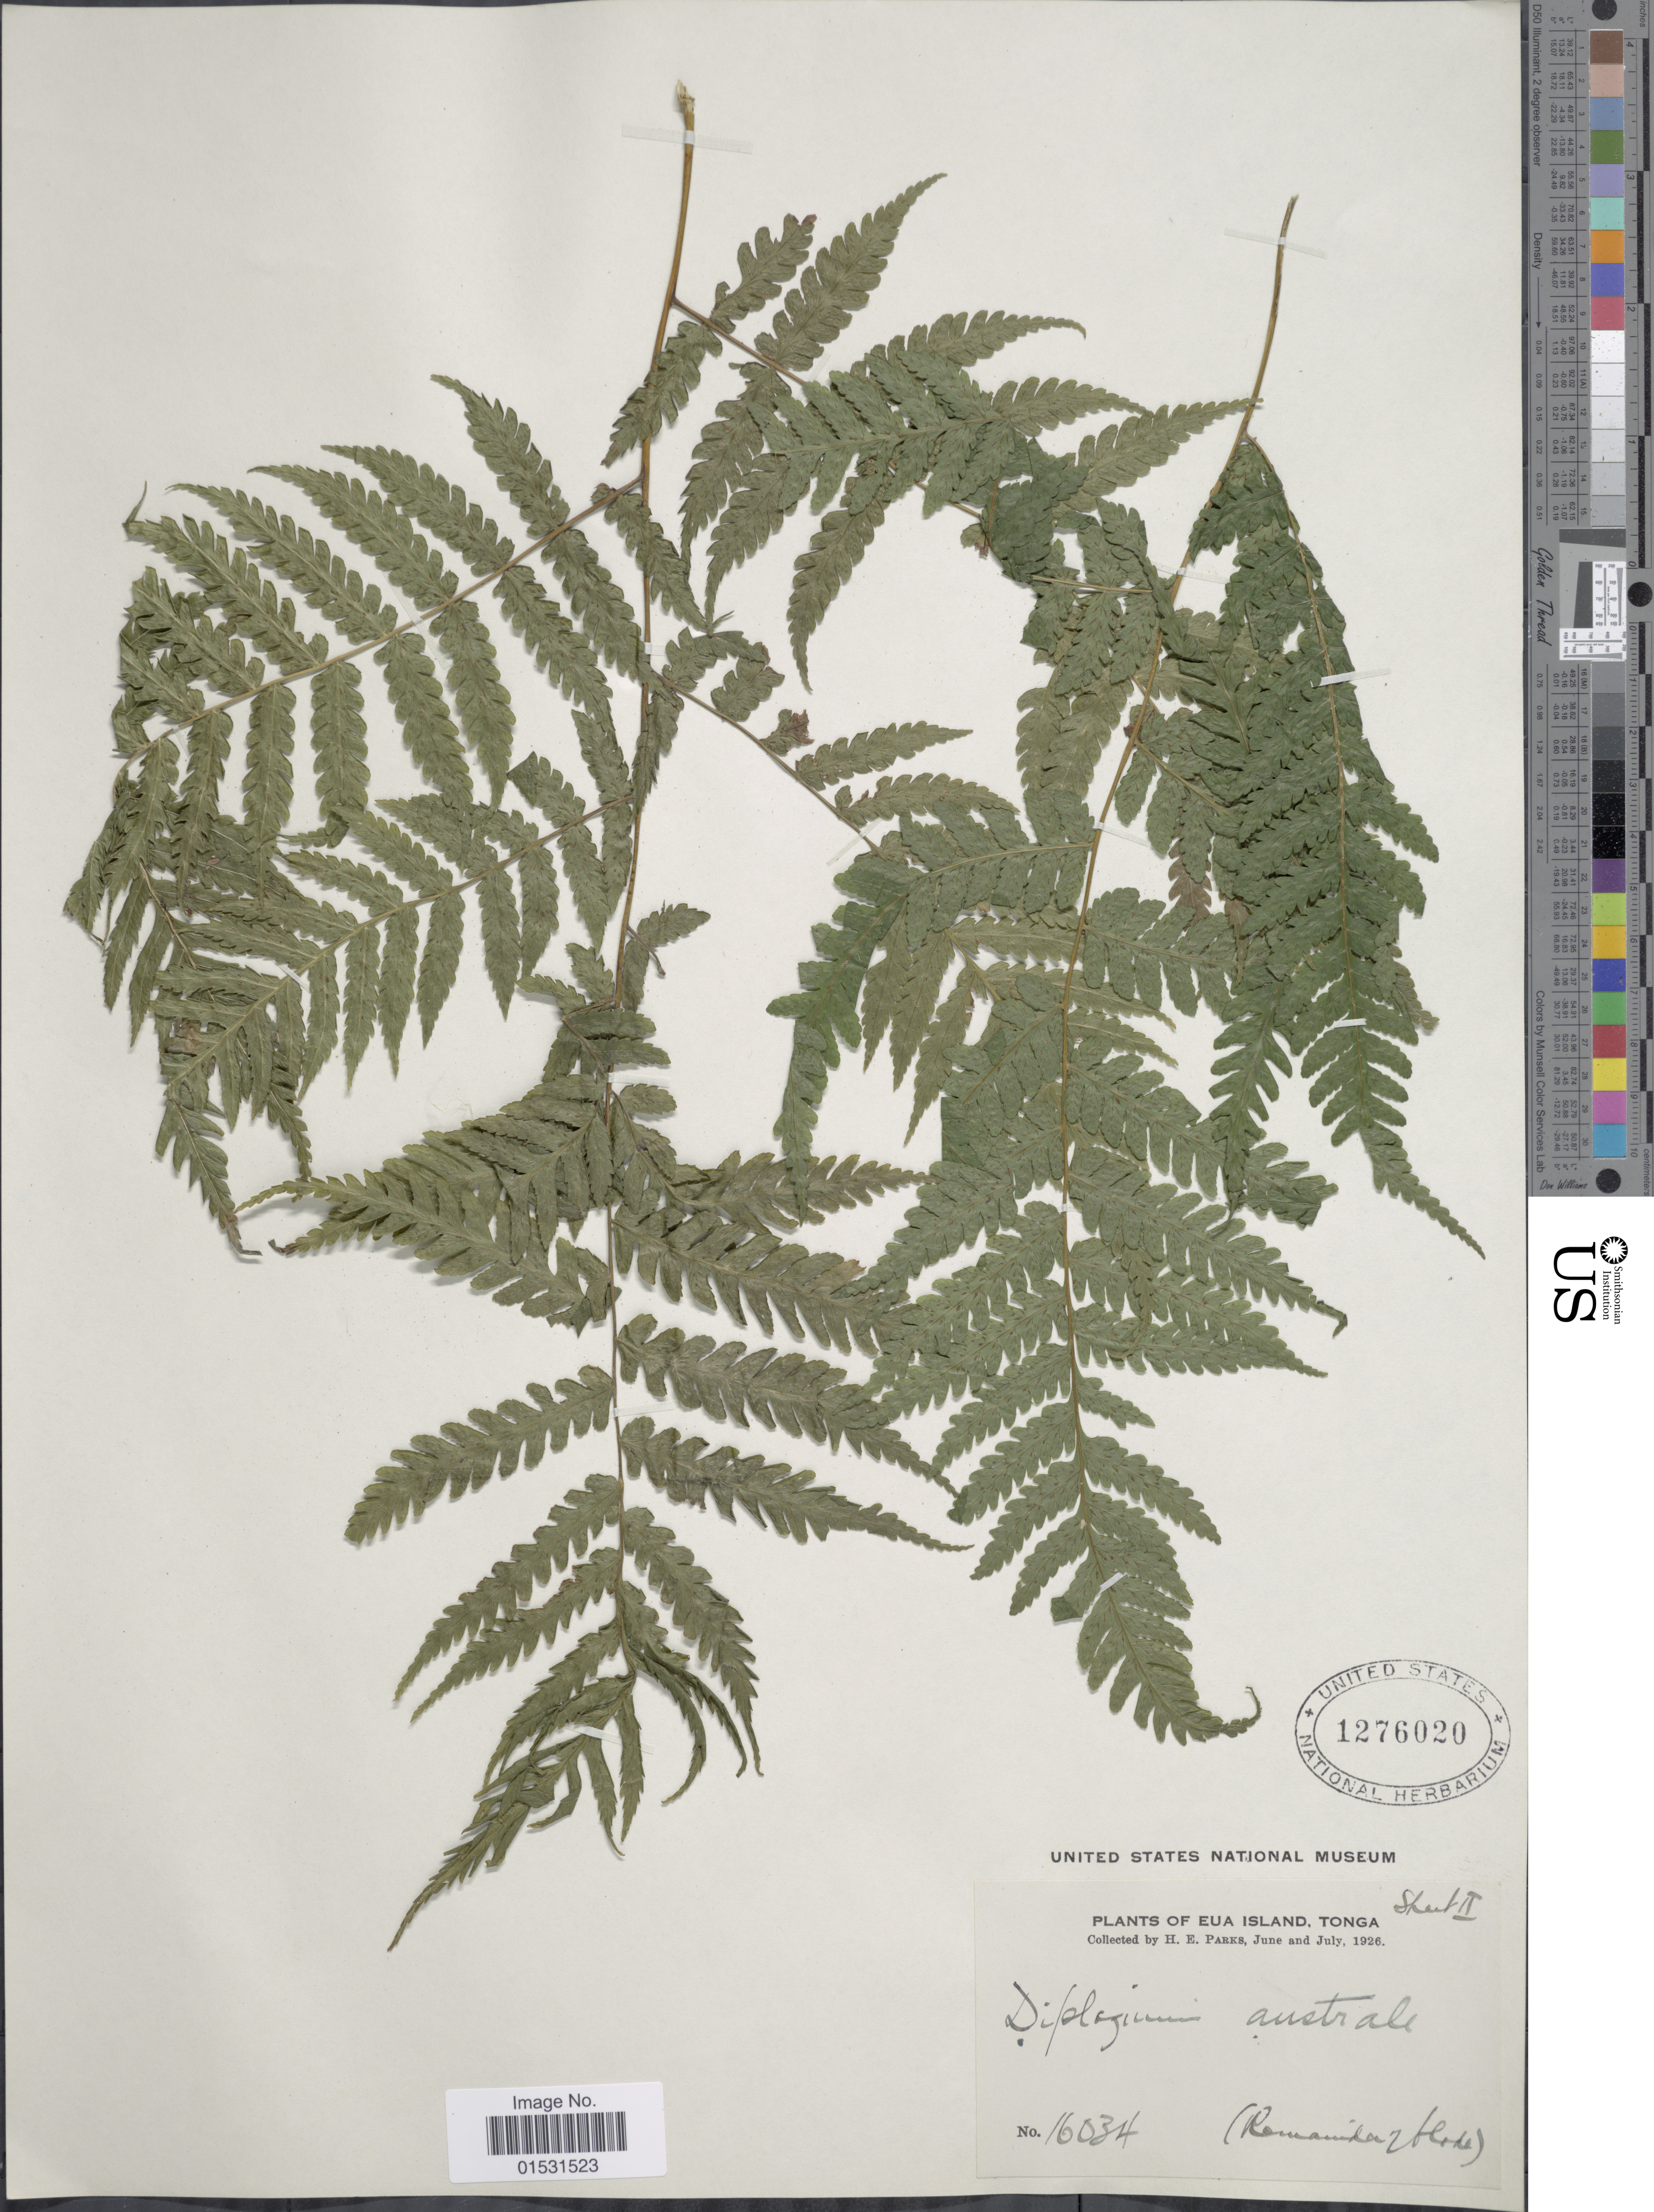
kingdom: Plantae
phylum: Tracheophyta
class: Polypodiopsida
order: Polypodiales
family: Athyriaceae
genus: Diplazium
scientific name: Diplazium caudatum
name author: J. Sm. ex C. Chr.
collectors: H. E. Parks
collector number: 16034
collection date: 1926-06/1926-07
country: Tonga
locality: Eua Island. (Ramaida y bloke).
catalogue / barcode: US 1276020